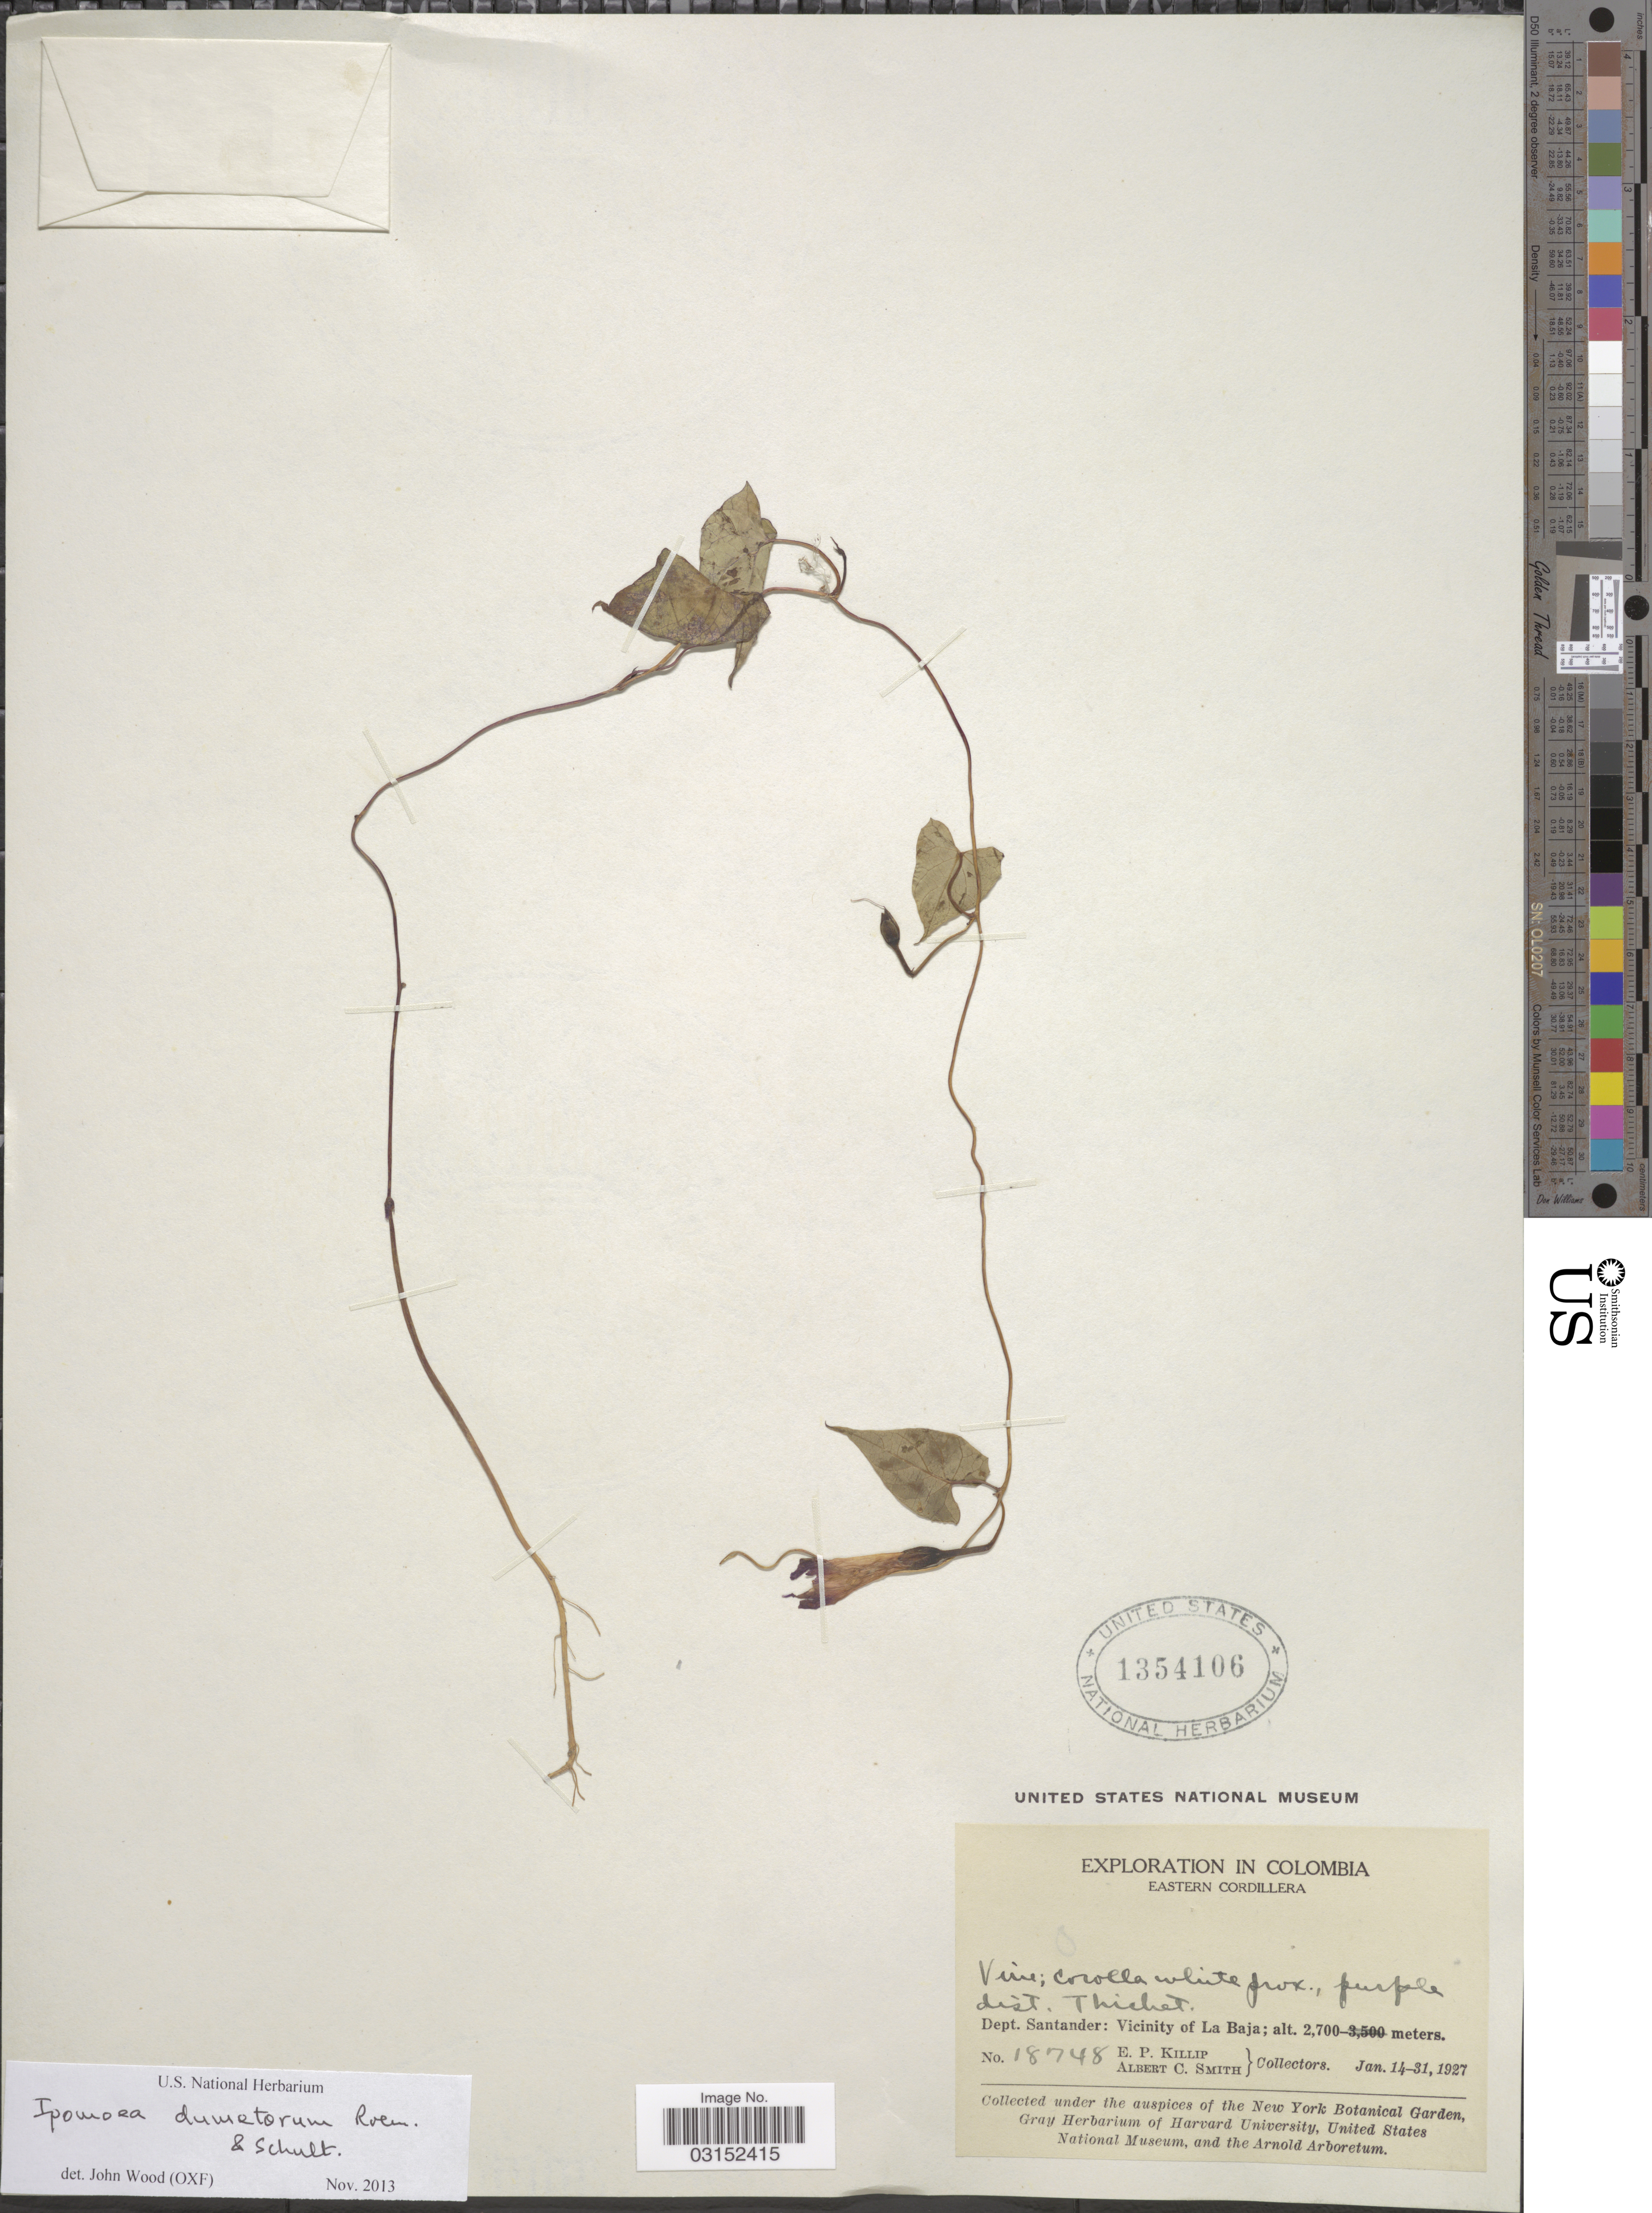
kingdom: Plantae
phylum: Tracheophyta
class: Magnoliopsida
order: Solanales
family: Convolvulaceae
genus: Ipomoea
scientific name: Ipomoea dumetorum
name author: Willd.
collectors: E. P. Killip & A. C. Smith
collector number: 18748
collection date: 1927-01-14/1927-01-31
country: Colombia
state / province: Santander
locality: Eastern Cordillera, Dept. Santander: Vicinity of La Baja.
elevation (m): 2700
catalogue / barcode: US 1354106